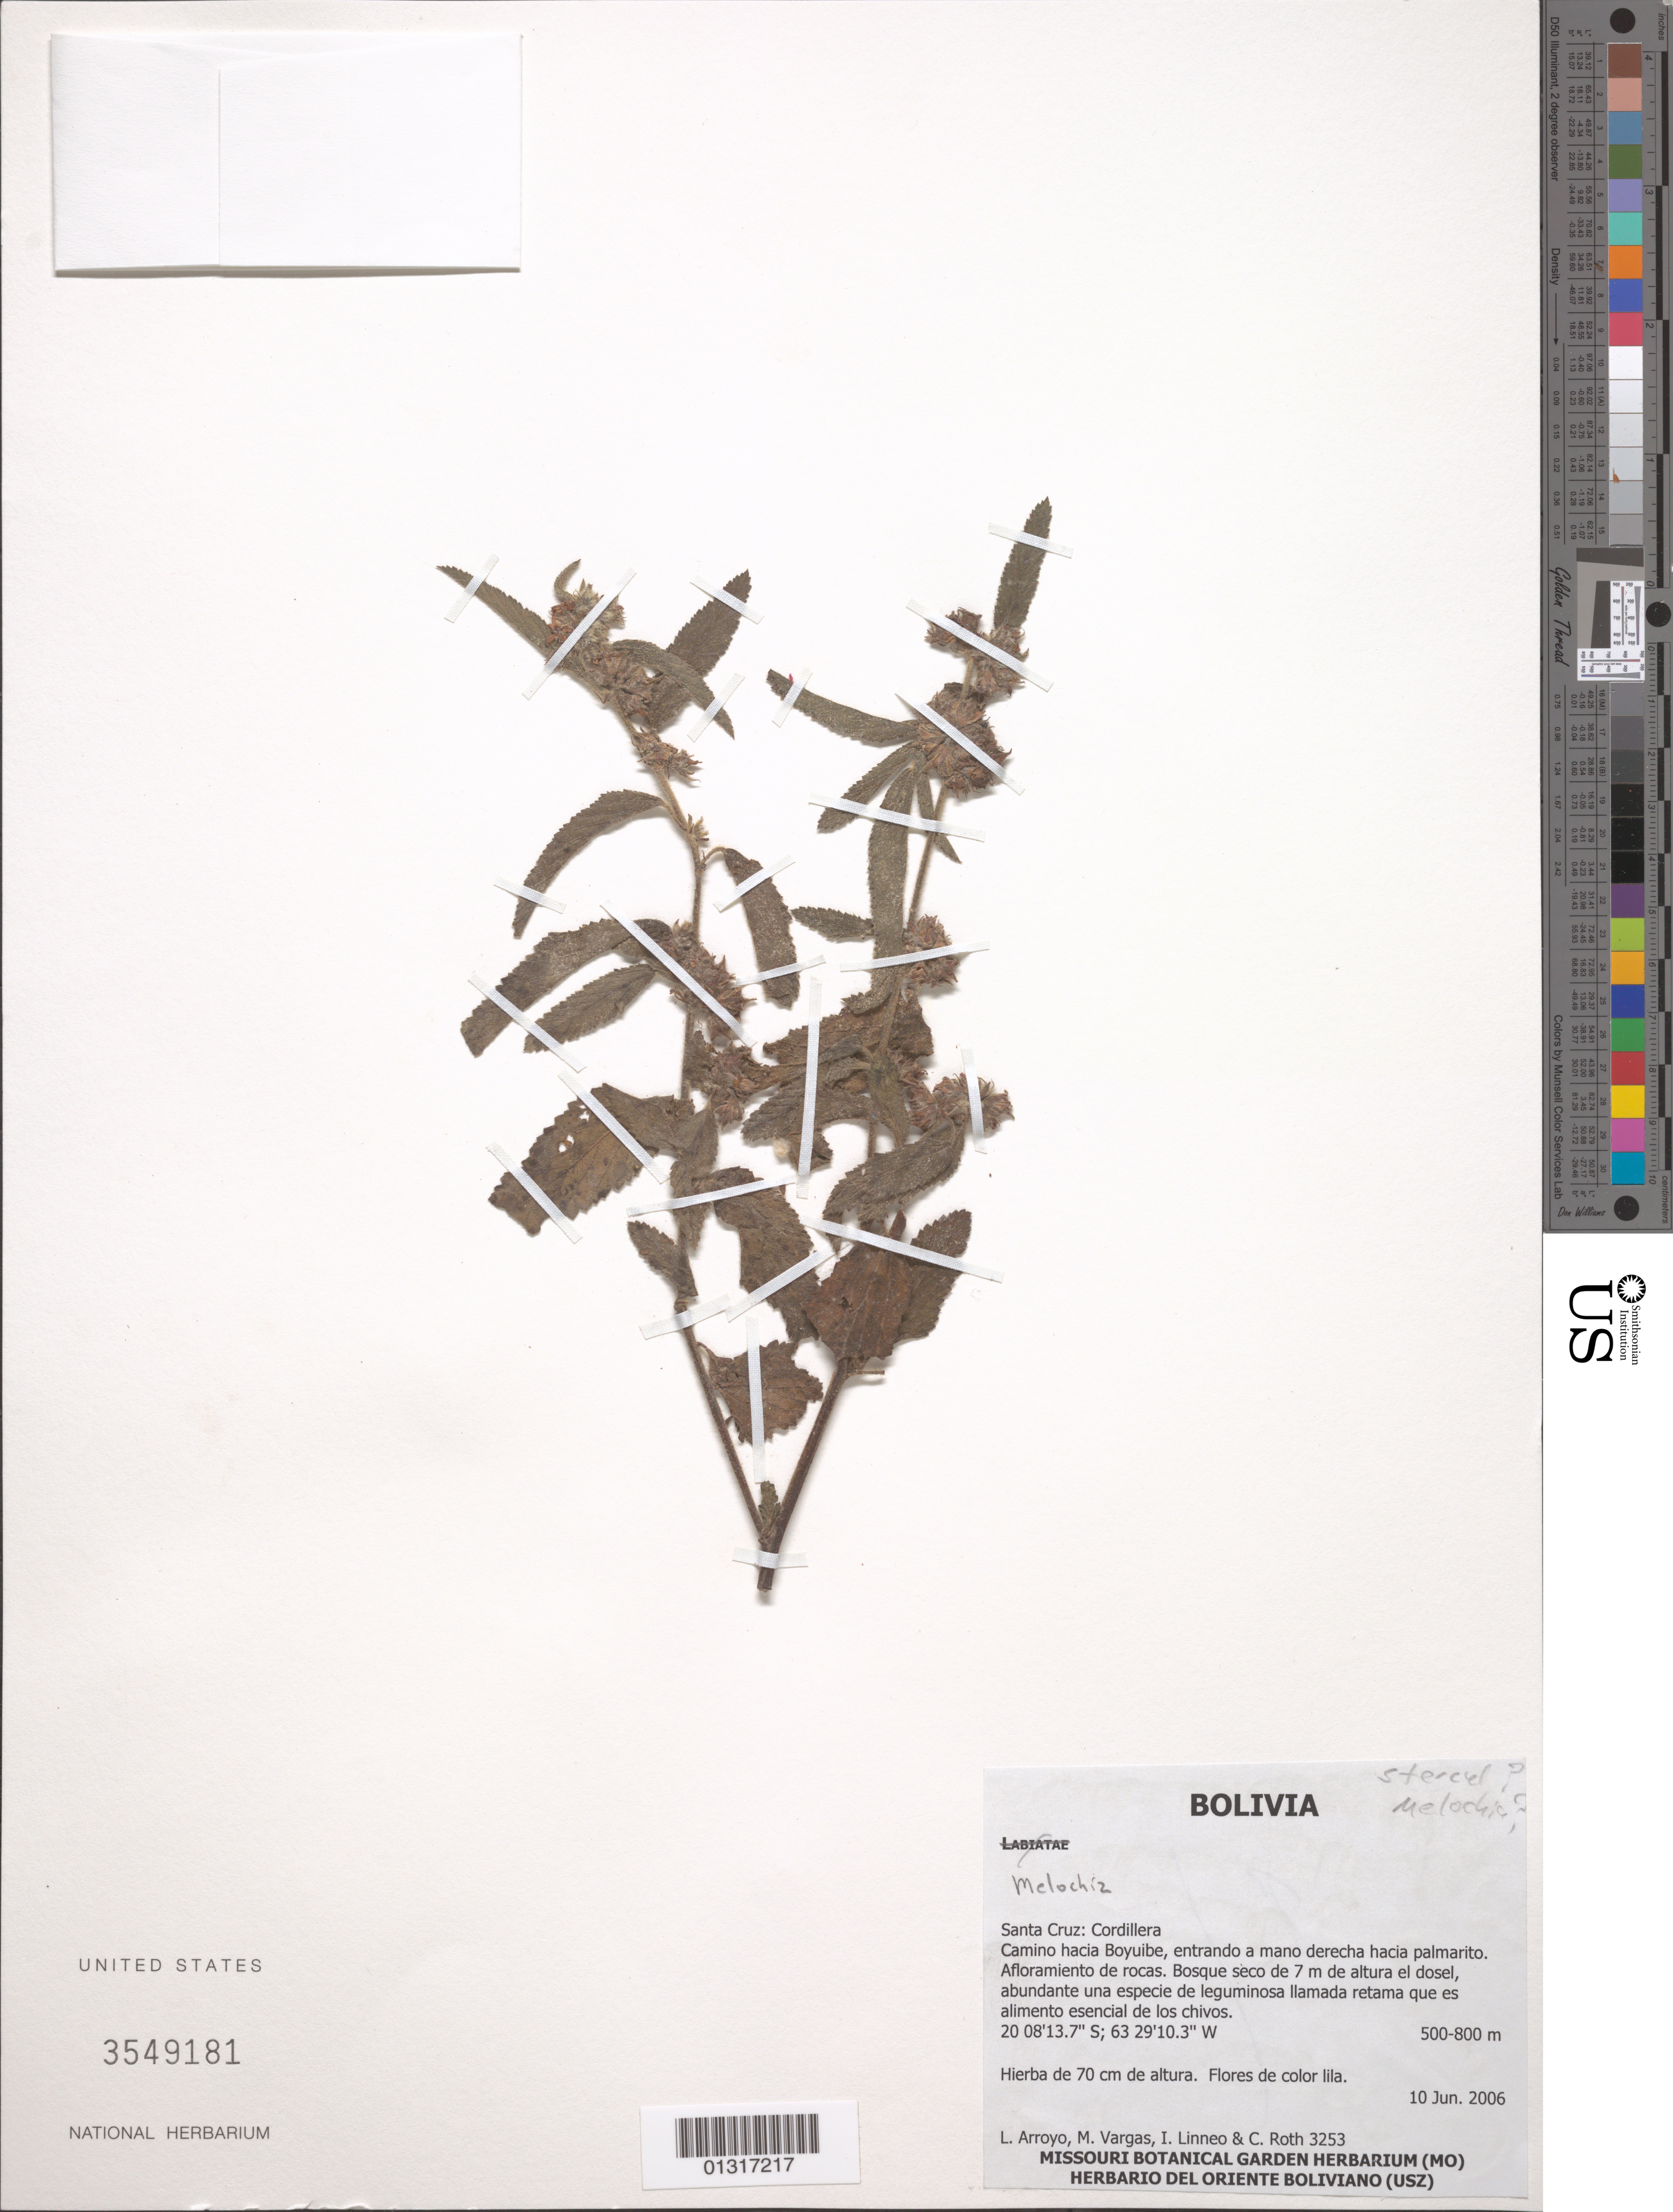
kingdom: Plantae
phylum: Tracheophyta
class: Magnoliopsida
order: Malvales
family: Malvaceae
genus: Melochia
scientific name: Melochia sp.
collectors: L. Arroyo, M. Vargas, I. Linneo & C. Roth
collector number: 3253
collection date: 2006-06-10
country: Bolivia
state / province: Santa Cruz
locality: Cordillera. Camino hacia Boyuibe, entrando a mano derecha hacia palmarito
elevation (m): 500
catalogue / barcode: US 3549181